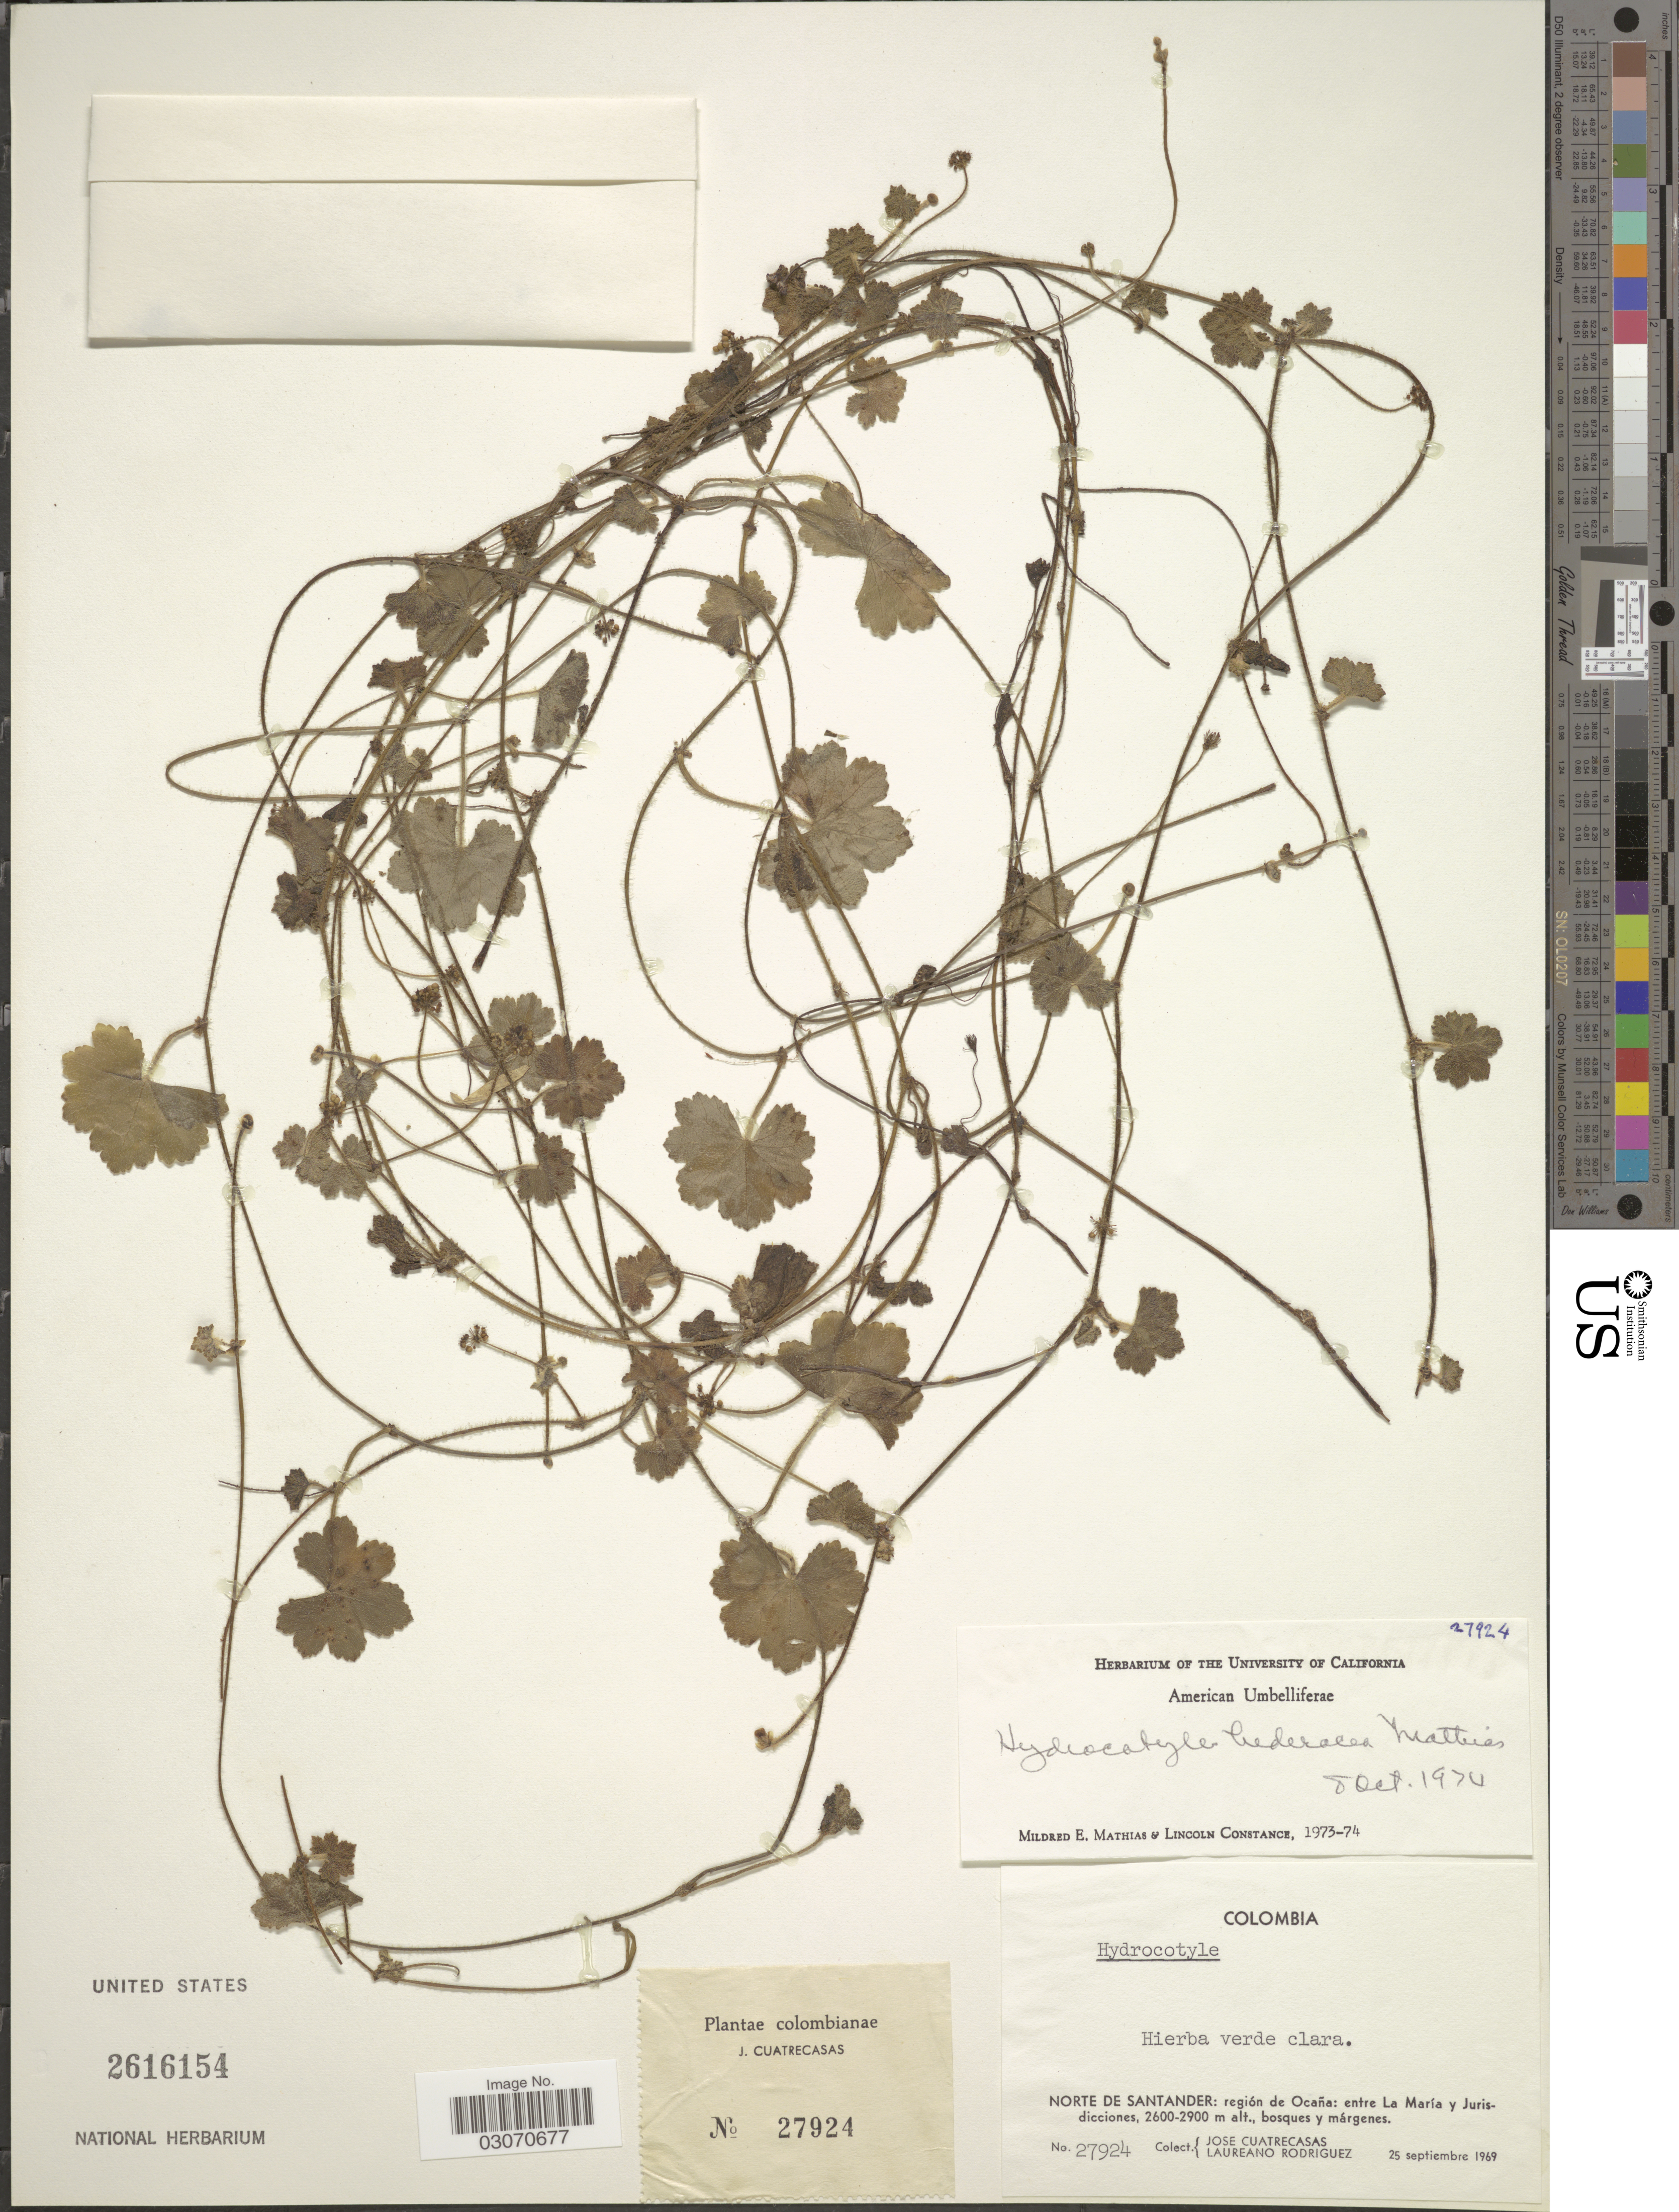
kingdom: Plantae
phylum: Tracheophyta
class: Magnoliopsida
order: Apiales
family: Araliaceae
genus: Hydrocotyle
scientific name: Hydrocotyle hederacea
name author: Mathias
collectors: J. Cuatrecasas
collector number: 27924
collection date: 1969-09-25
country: Colombia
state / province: Norte de Santander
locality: Región de Ocaña: entre La María y Jurisdicciones.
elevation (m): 2600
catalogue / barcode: US 2616154